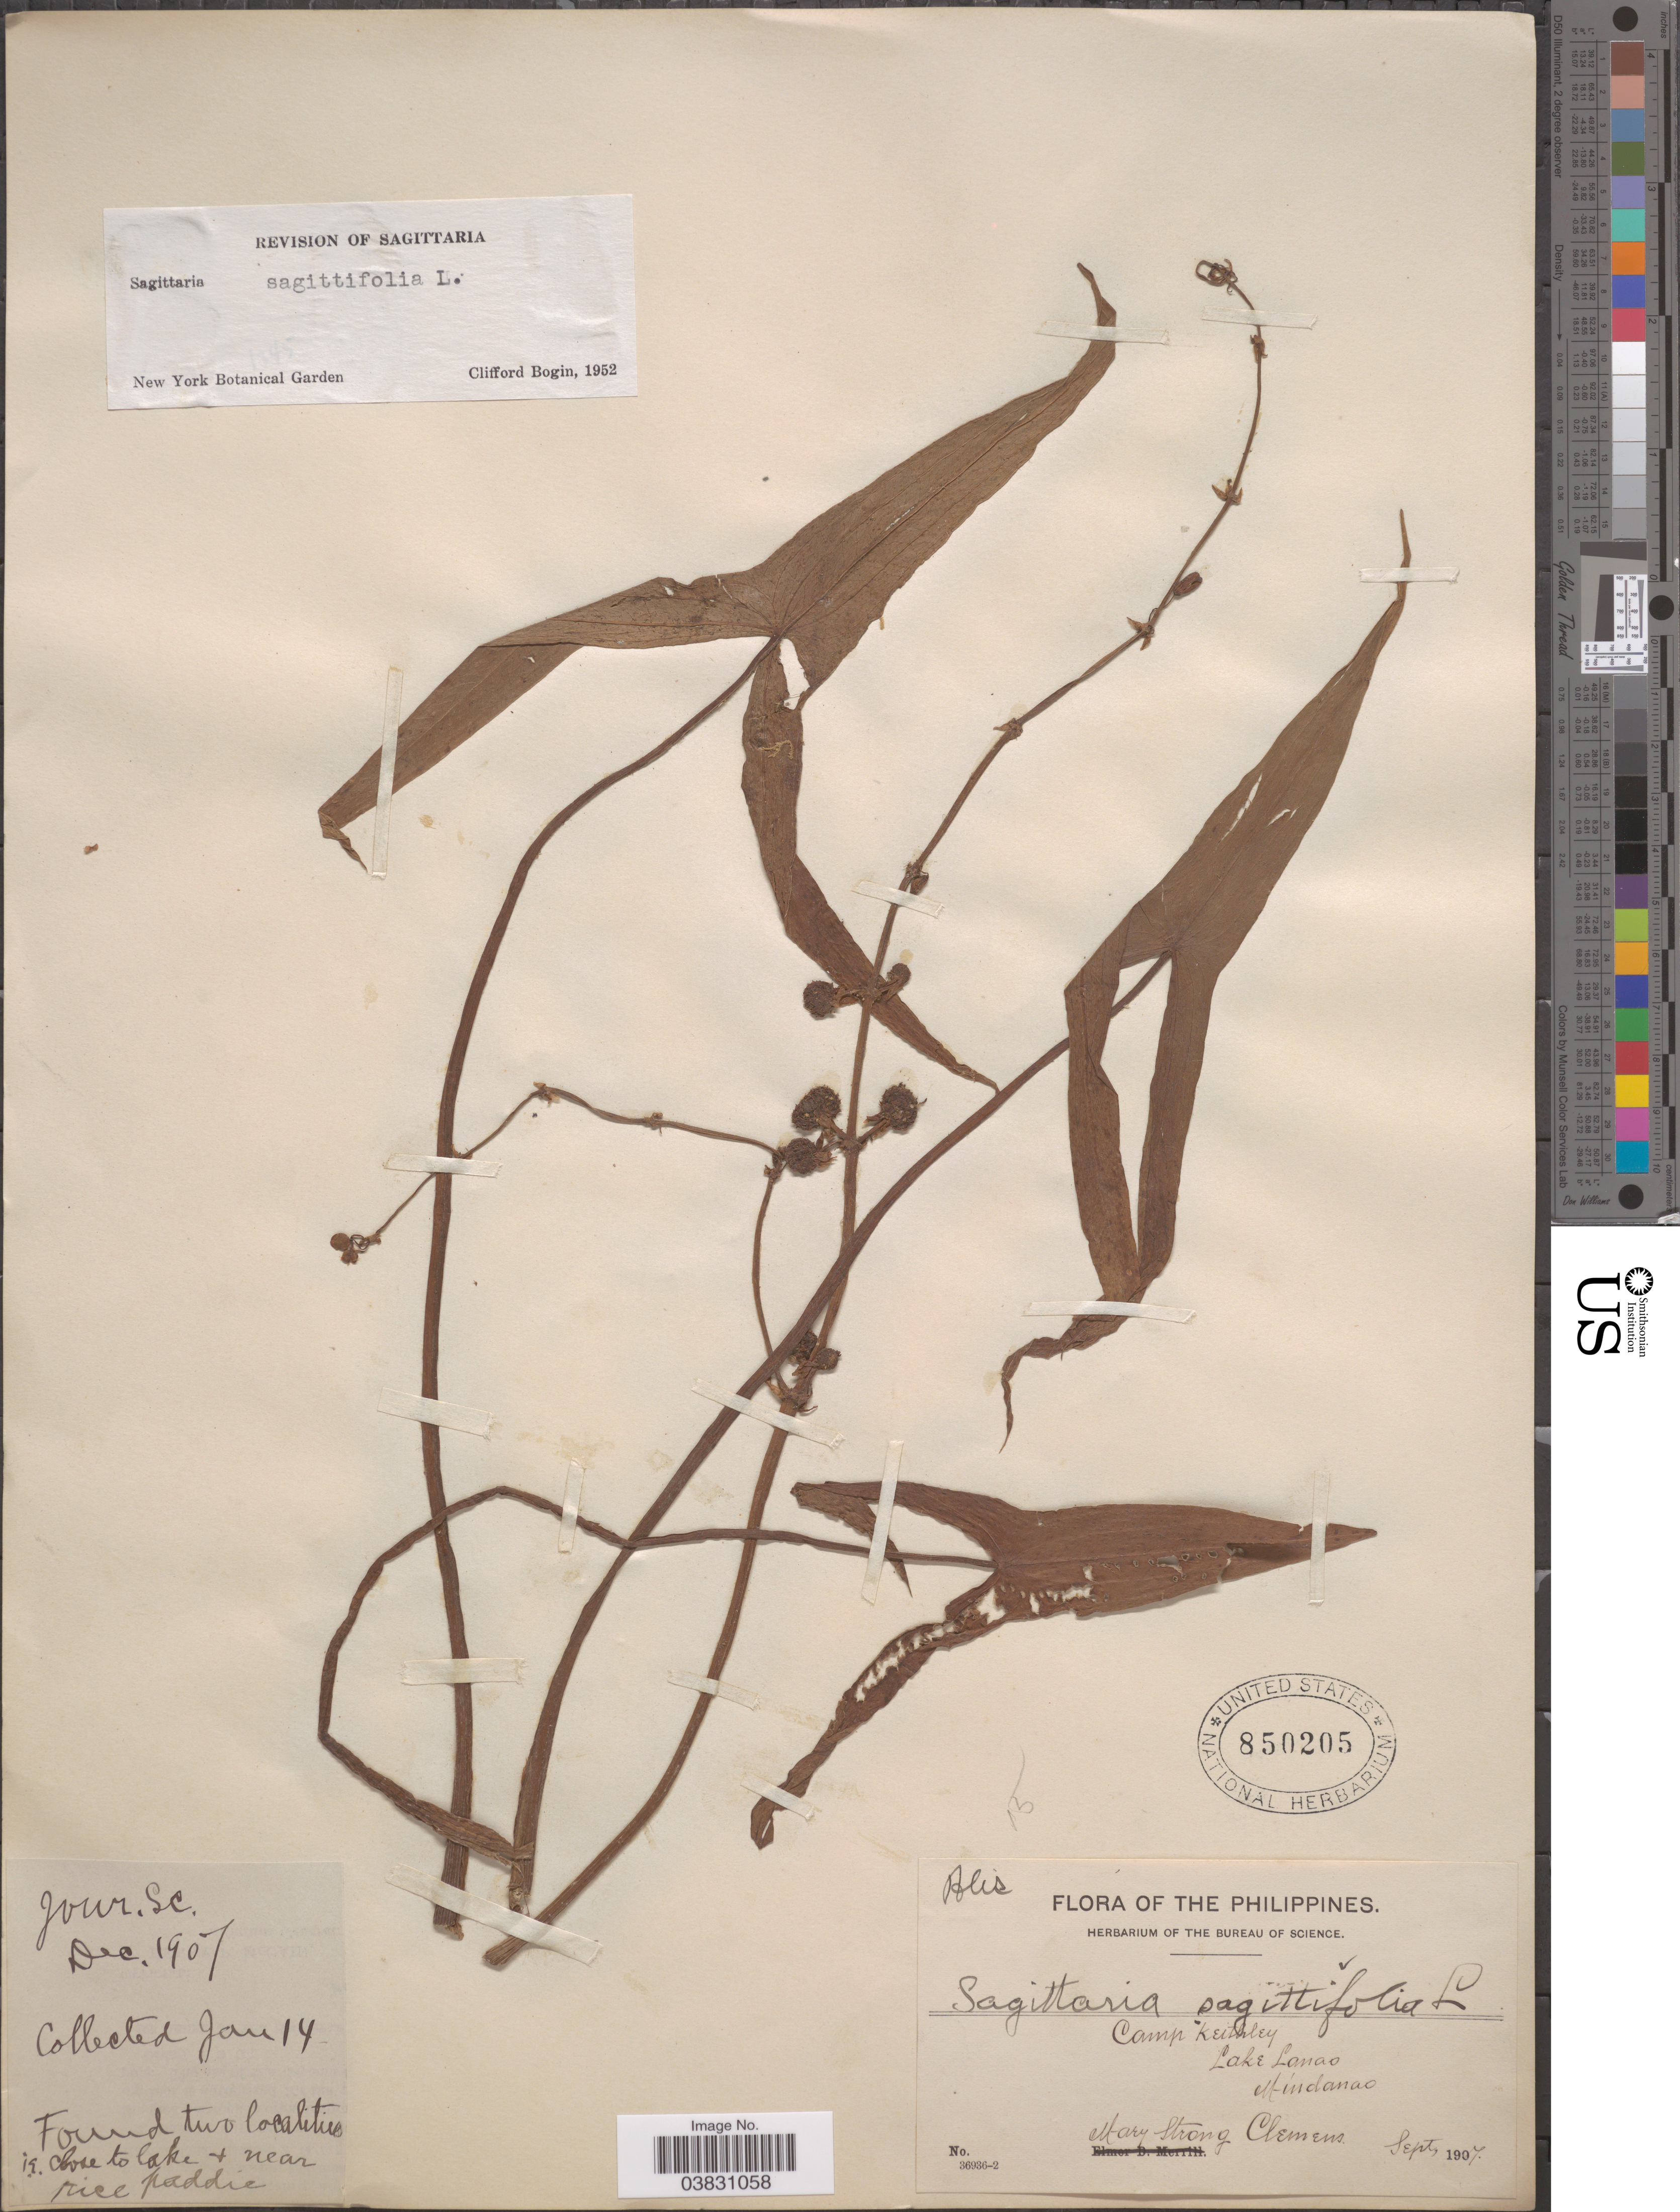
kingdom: Plantae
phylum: Tracheophyta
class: Liliopsida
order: Alismatales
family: Alismataceae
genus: Sagittaria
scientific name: Sagittaria sagittifolia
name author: L.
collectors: M. S. Clemens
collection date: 1907-09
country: Philippines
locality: Camp Keithley. Lake Lanao. Mindanao.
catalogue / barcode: US 850205